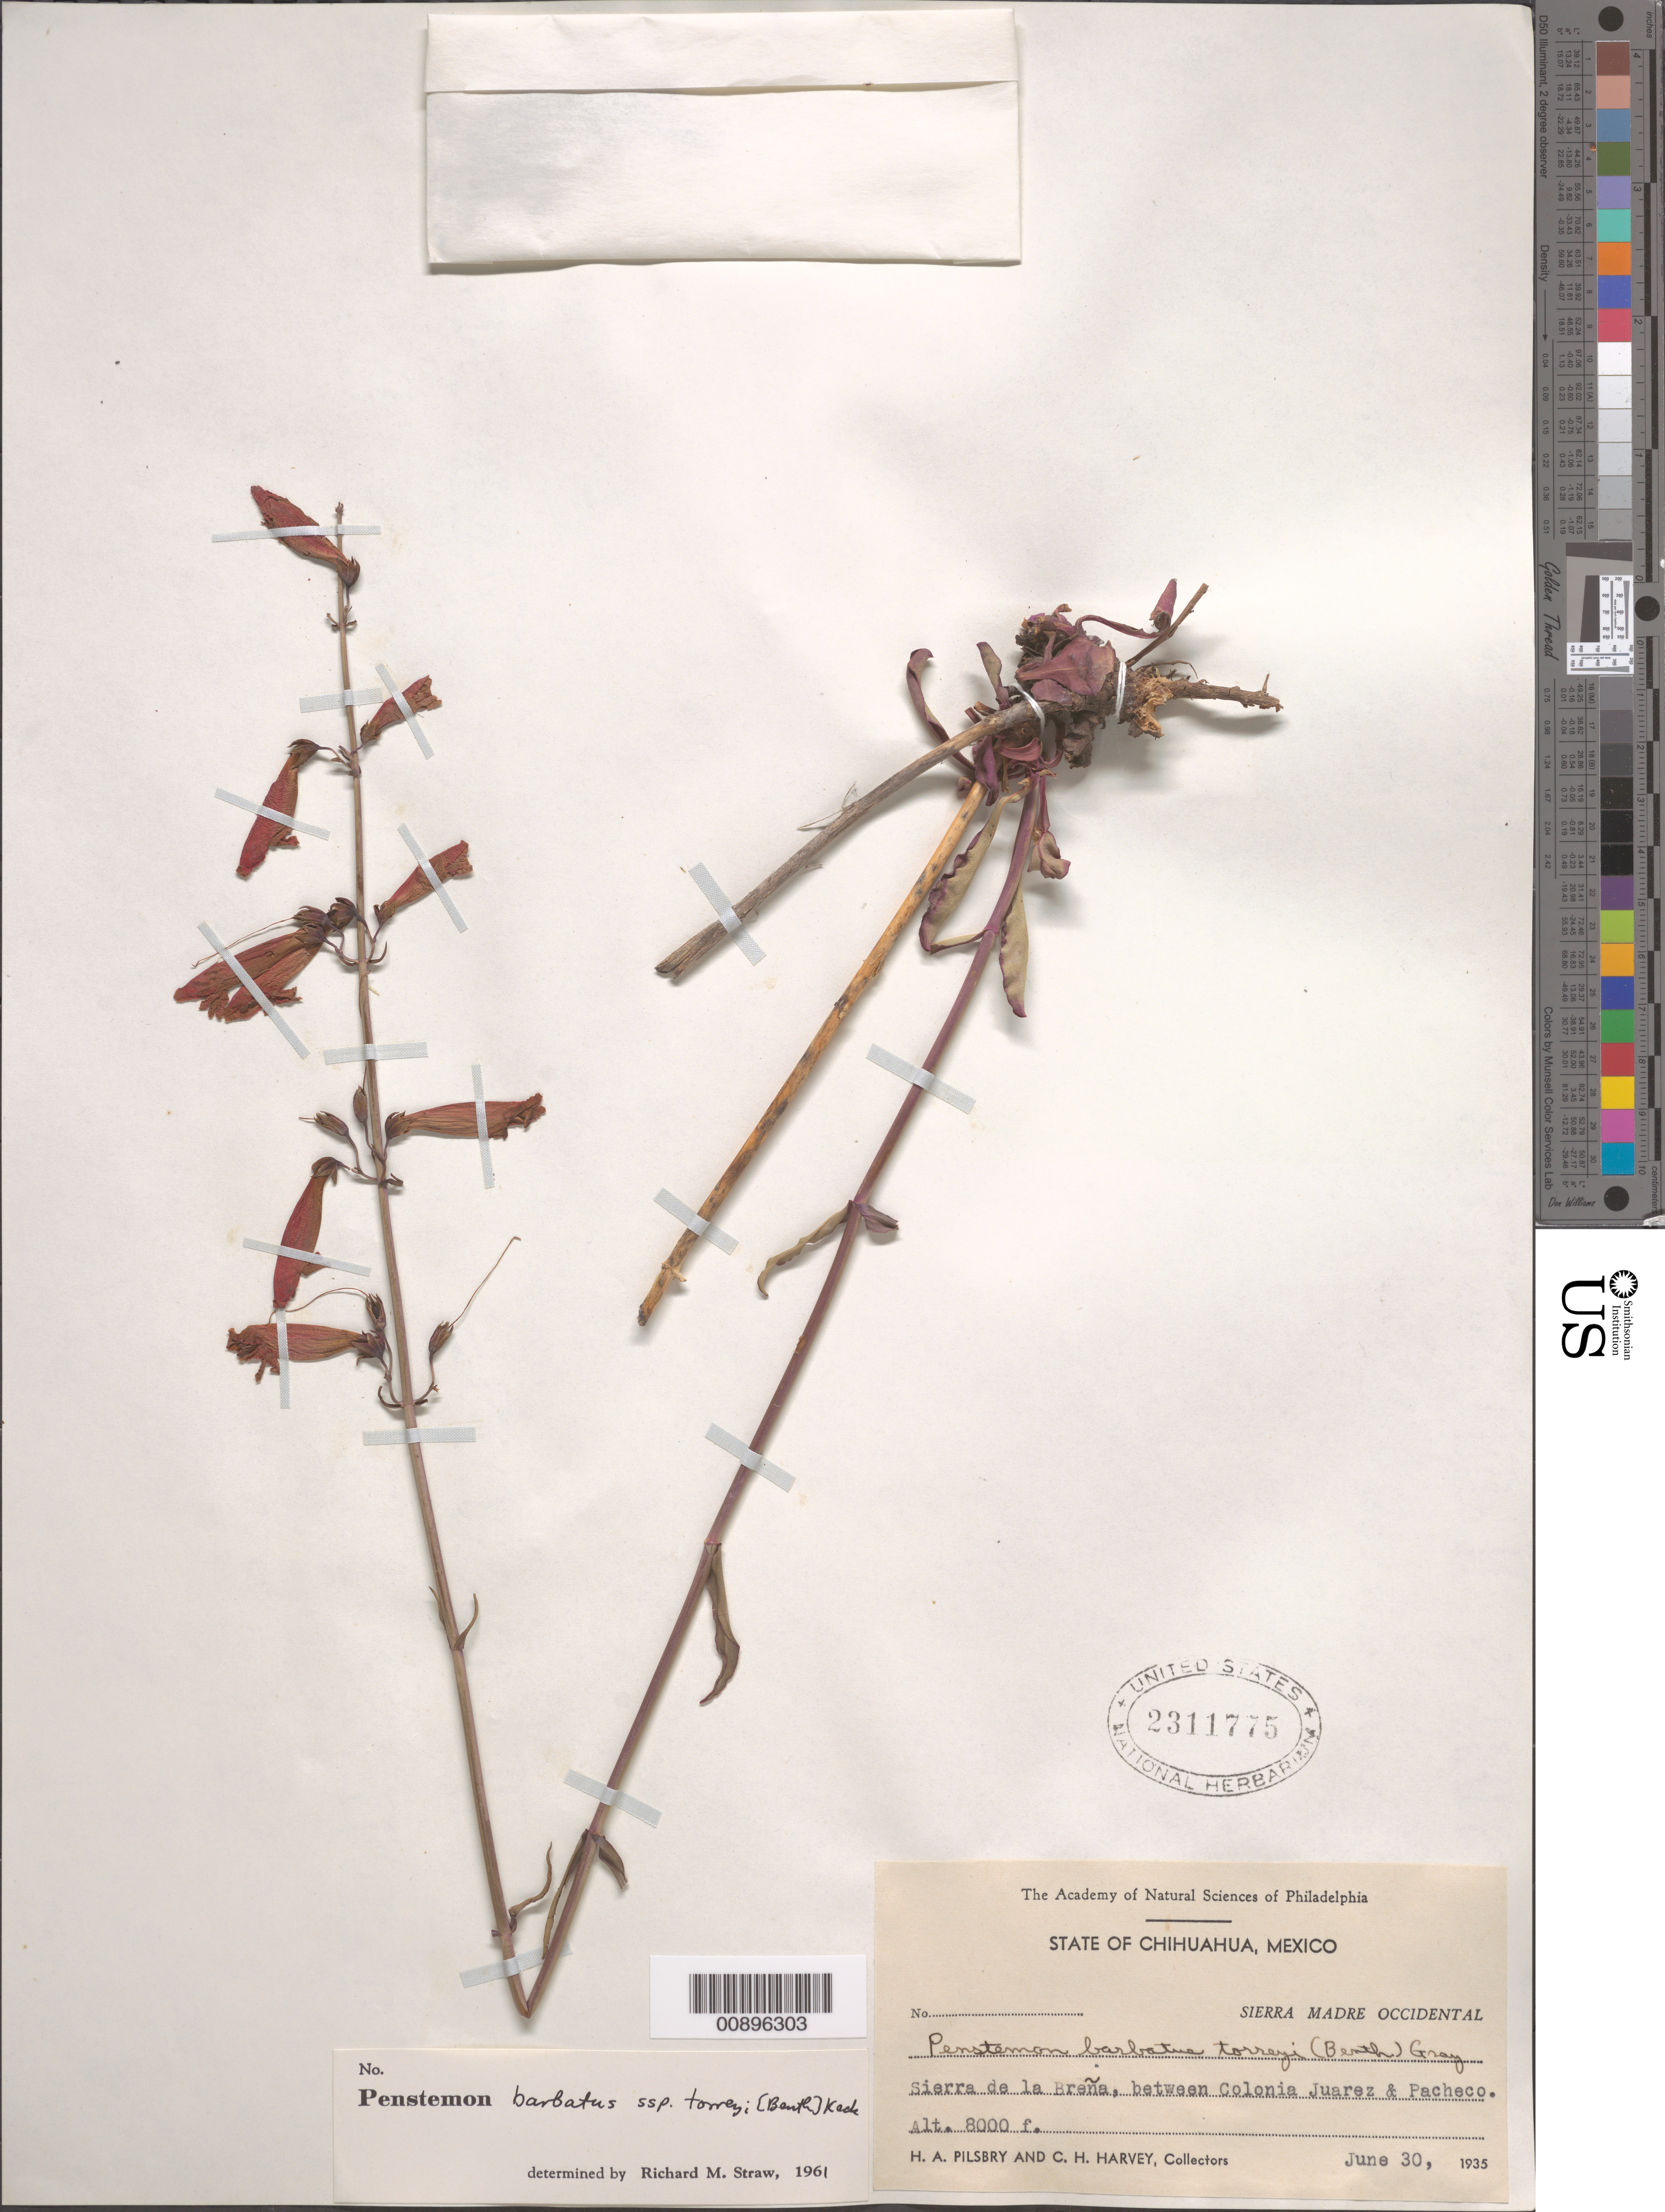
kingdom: Plantae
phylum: Tracheophyta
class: Magnoliopsida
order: Lamiales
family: Plantaginaceae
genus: Penstemon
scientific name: Penstemon barbatus subsp. torreyi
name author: (Benth.) D.D. Keck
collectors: H. Pilsbry & C. H. Harvey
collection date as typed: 30 Jun 1935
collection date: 1935-06-30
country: Mexico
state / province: Chihuahua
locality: Sierra de la Breña, between Colonia Juárez and Pacheco. Sierra Madre Occidental, Chihuahua.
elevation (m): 2438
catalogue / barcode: US 2311775